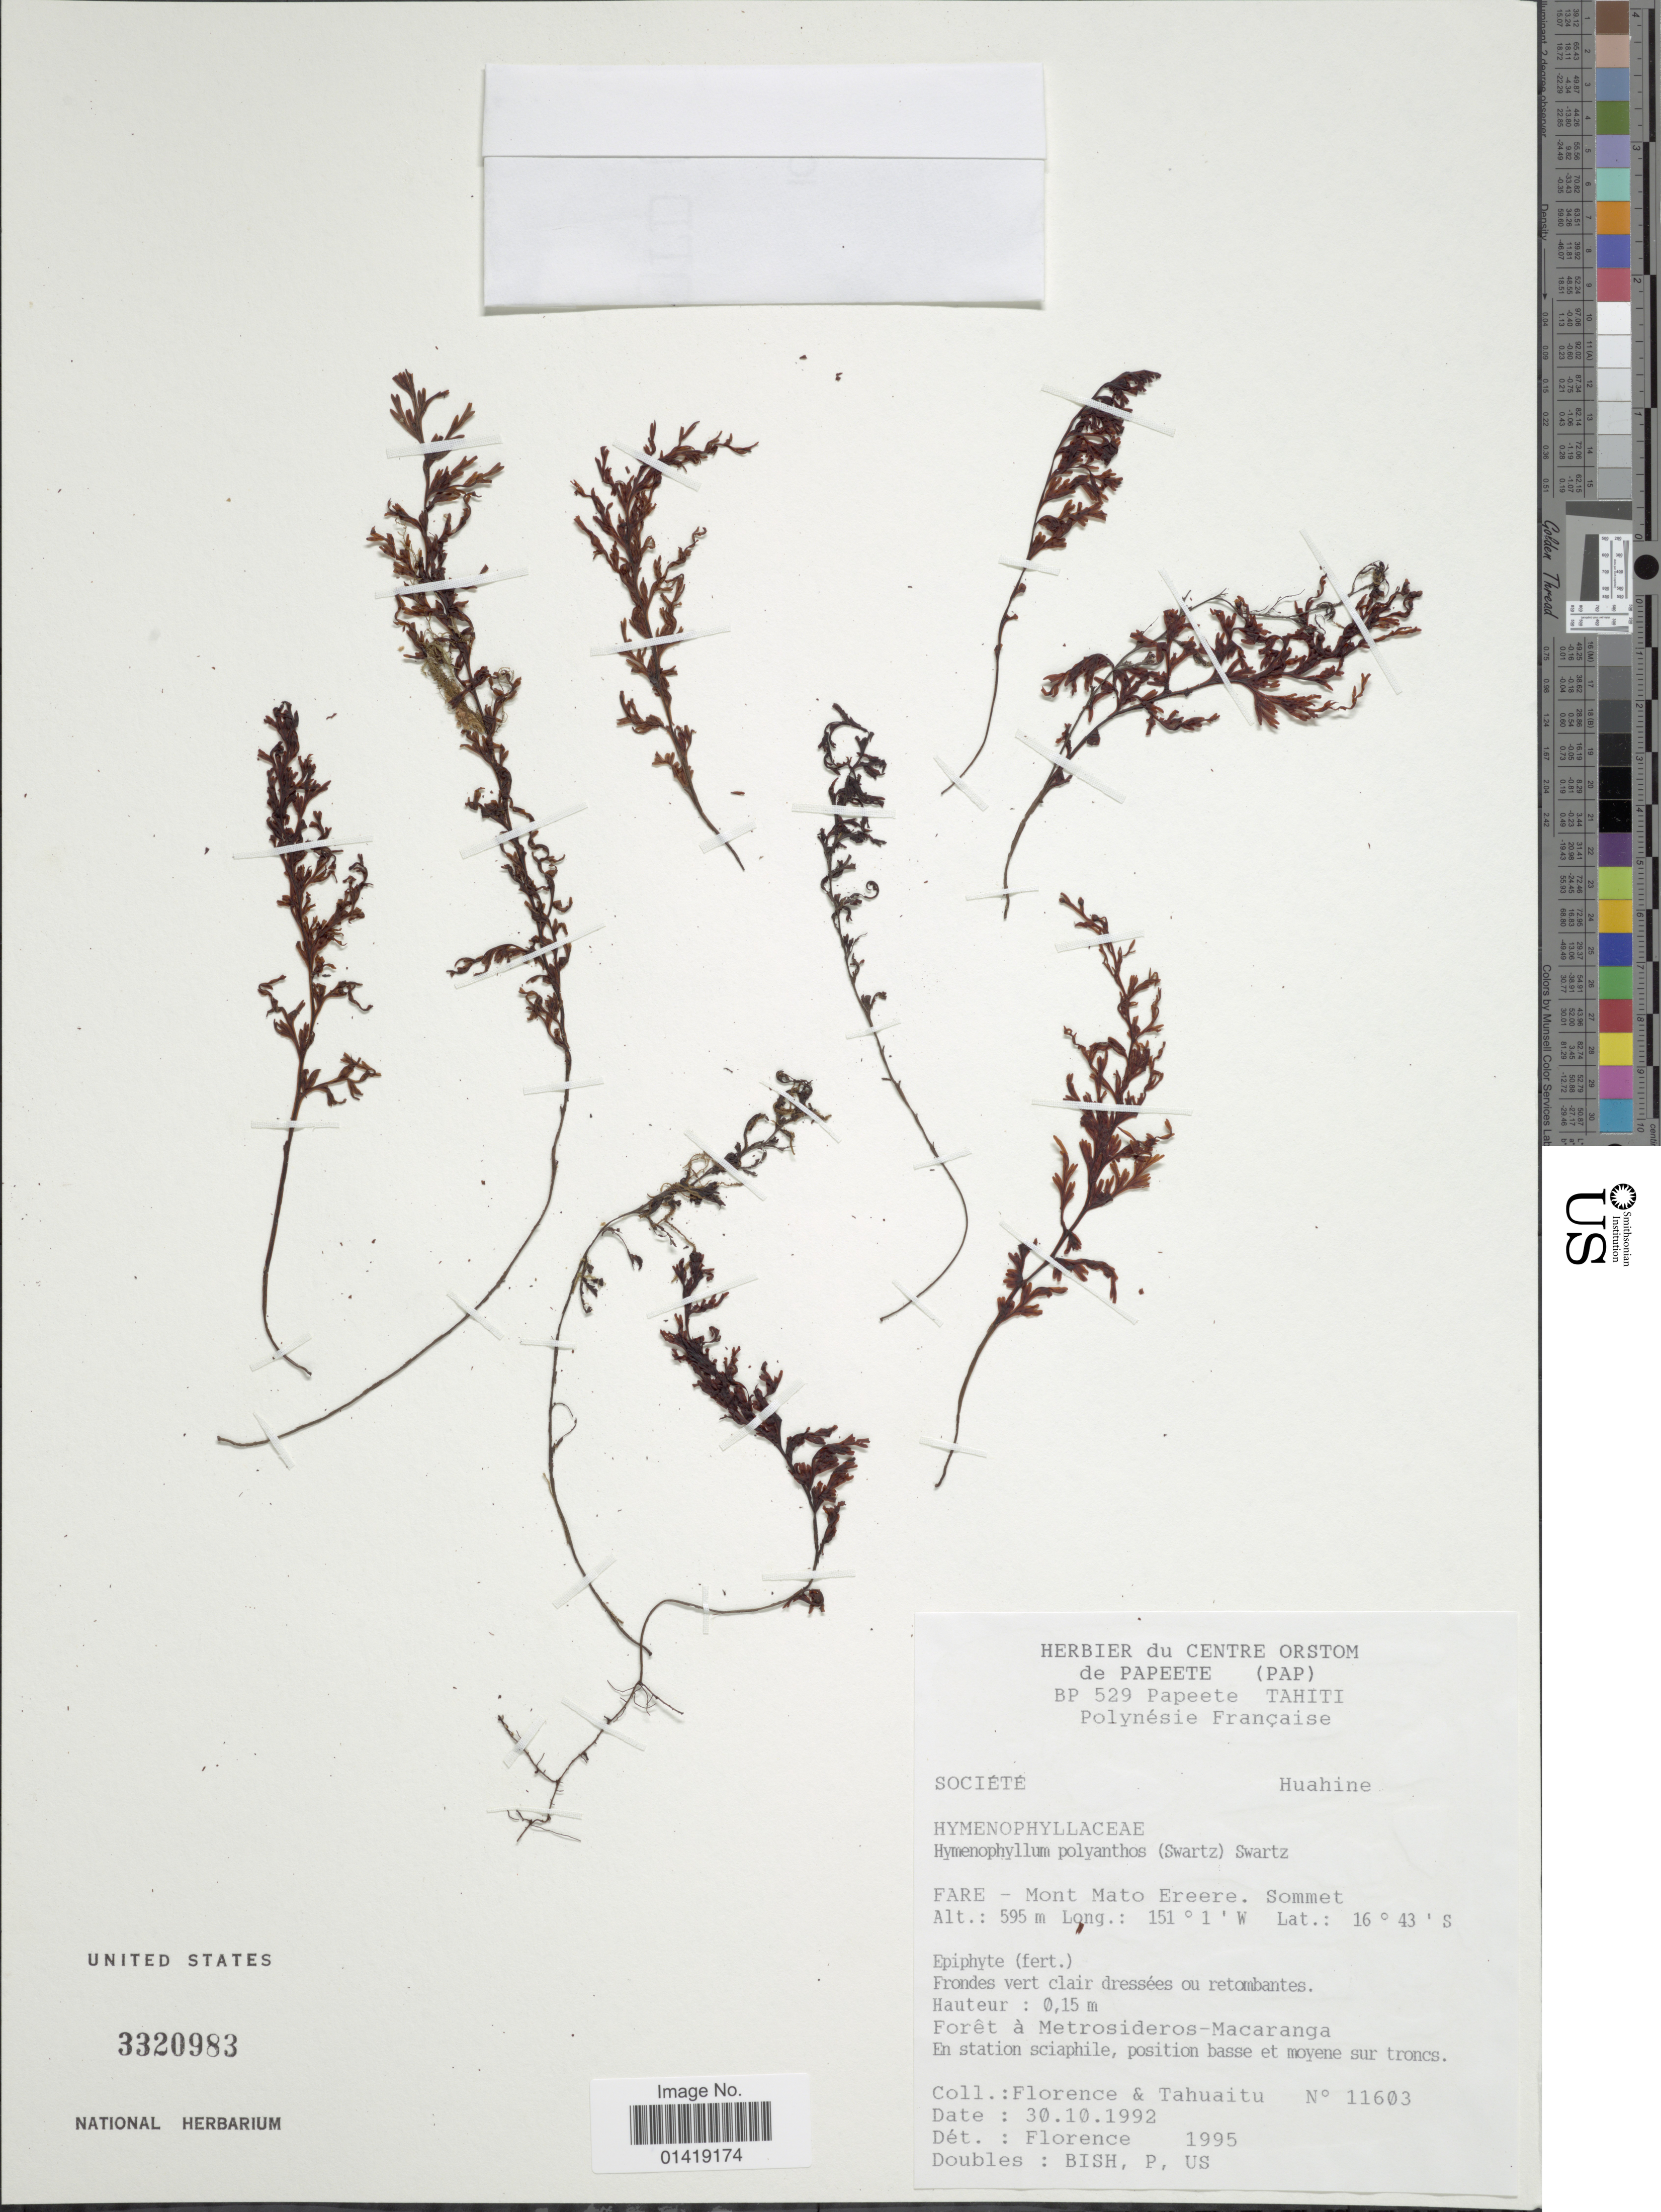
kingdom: Plantae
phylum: Tracheophyta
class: Polypodiopsida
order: Hymenophyllales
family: Hymenophyllaceae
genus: Hymenophyllum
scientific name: Hymenophyllum polyanthos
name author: (Sw.) Sw.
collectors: -. Florence & -. Tahuaitu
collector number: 11603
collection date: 1992-10-30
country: French Polynesia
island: Huahine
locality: Societe Huahine fare Mont Mato Ereere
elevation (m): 595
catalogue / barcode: US 3320983